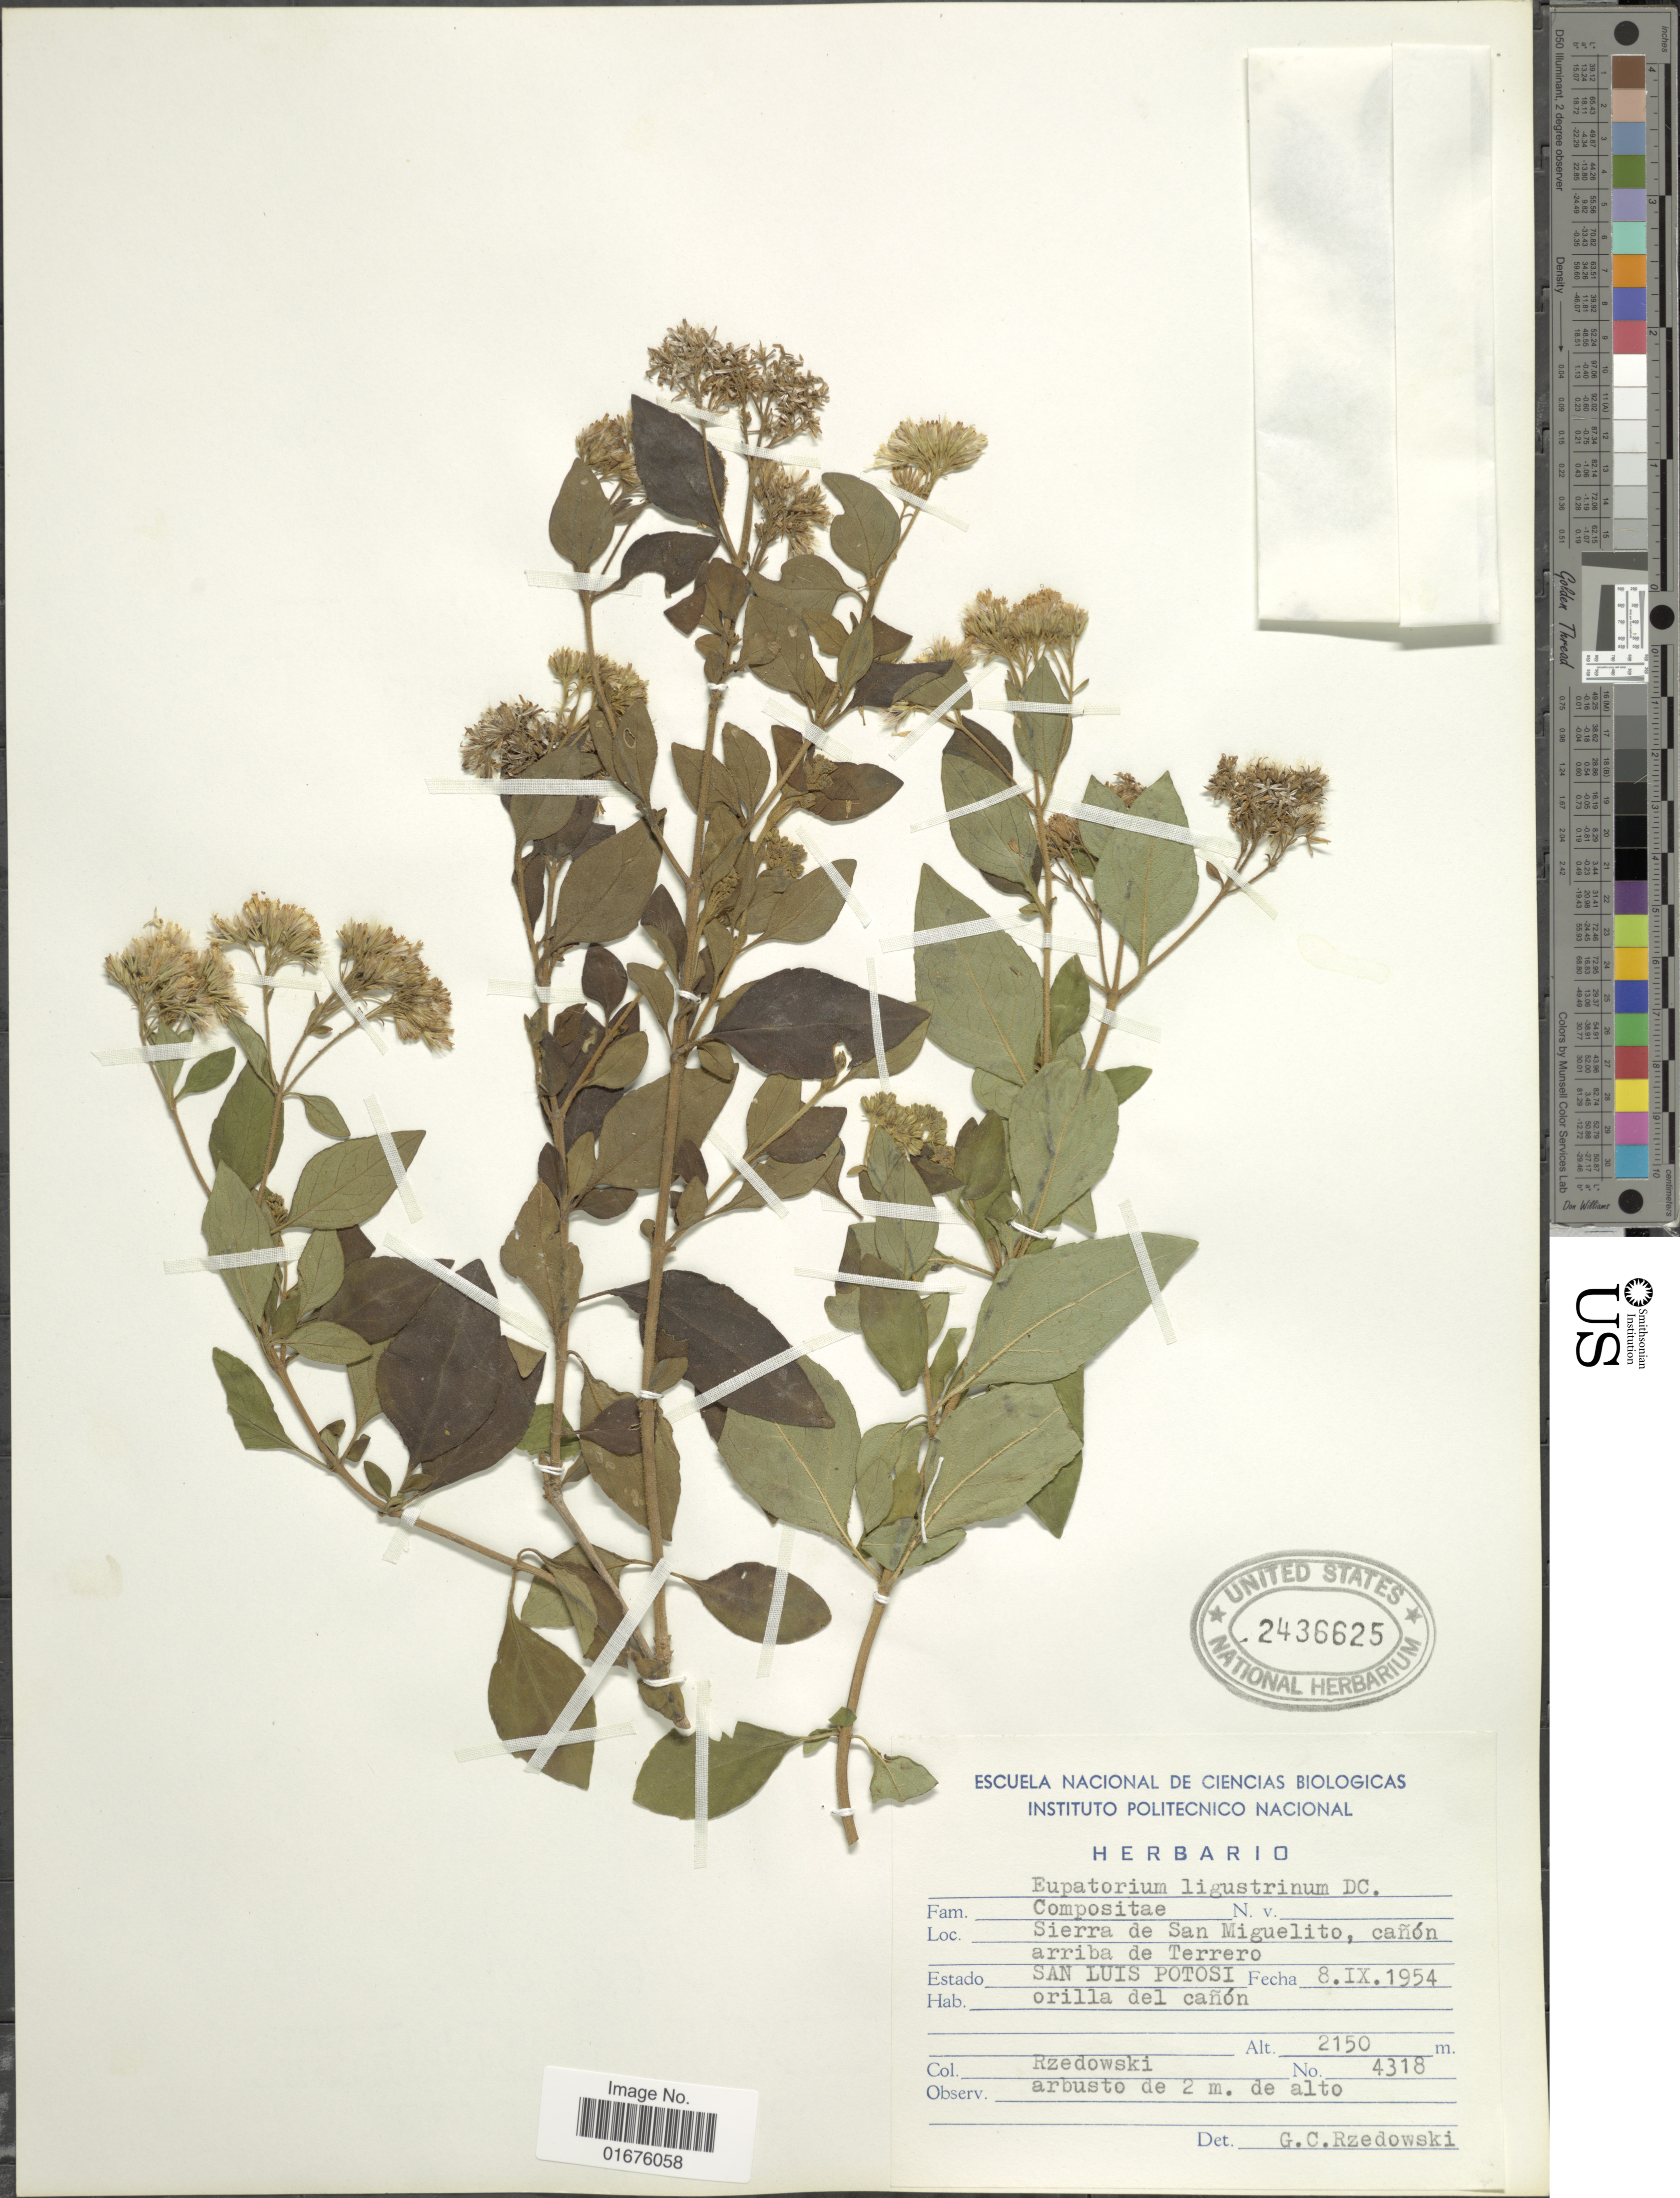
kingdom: Plantae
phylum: Tracheophyta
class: Magnoliopsida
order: Asterales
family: Asteraceae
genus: Ageratina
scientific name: Ageratina ligustrina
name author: (DC.) R.M. King & H. Rob.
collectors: Rzedowski, --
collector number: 4318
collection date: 1954-09-08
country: Mexico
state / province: San Luis Potosí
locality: Sierra de San Miguelito, cañón arriba de Terrero, orilla del cañón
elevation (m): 2150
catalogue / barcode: US 2436625